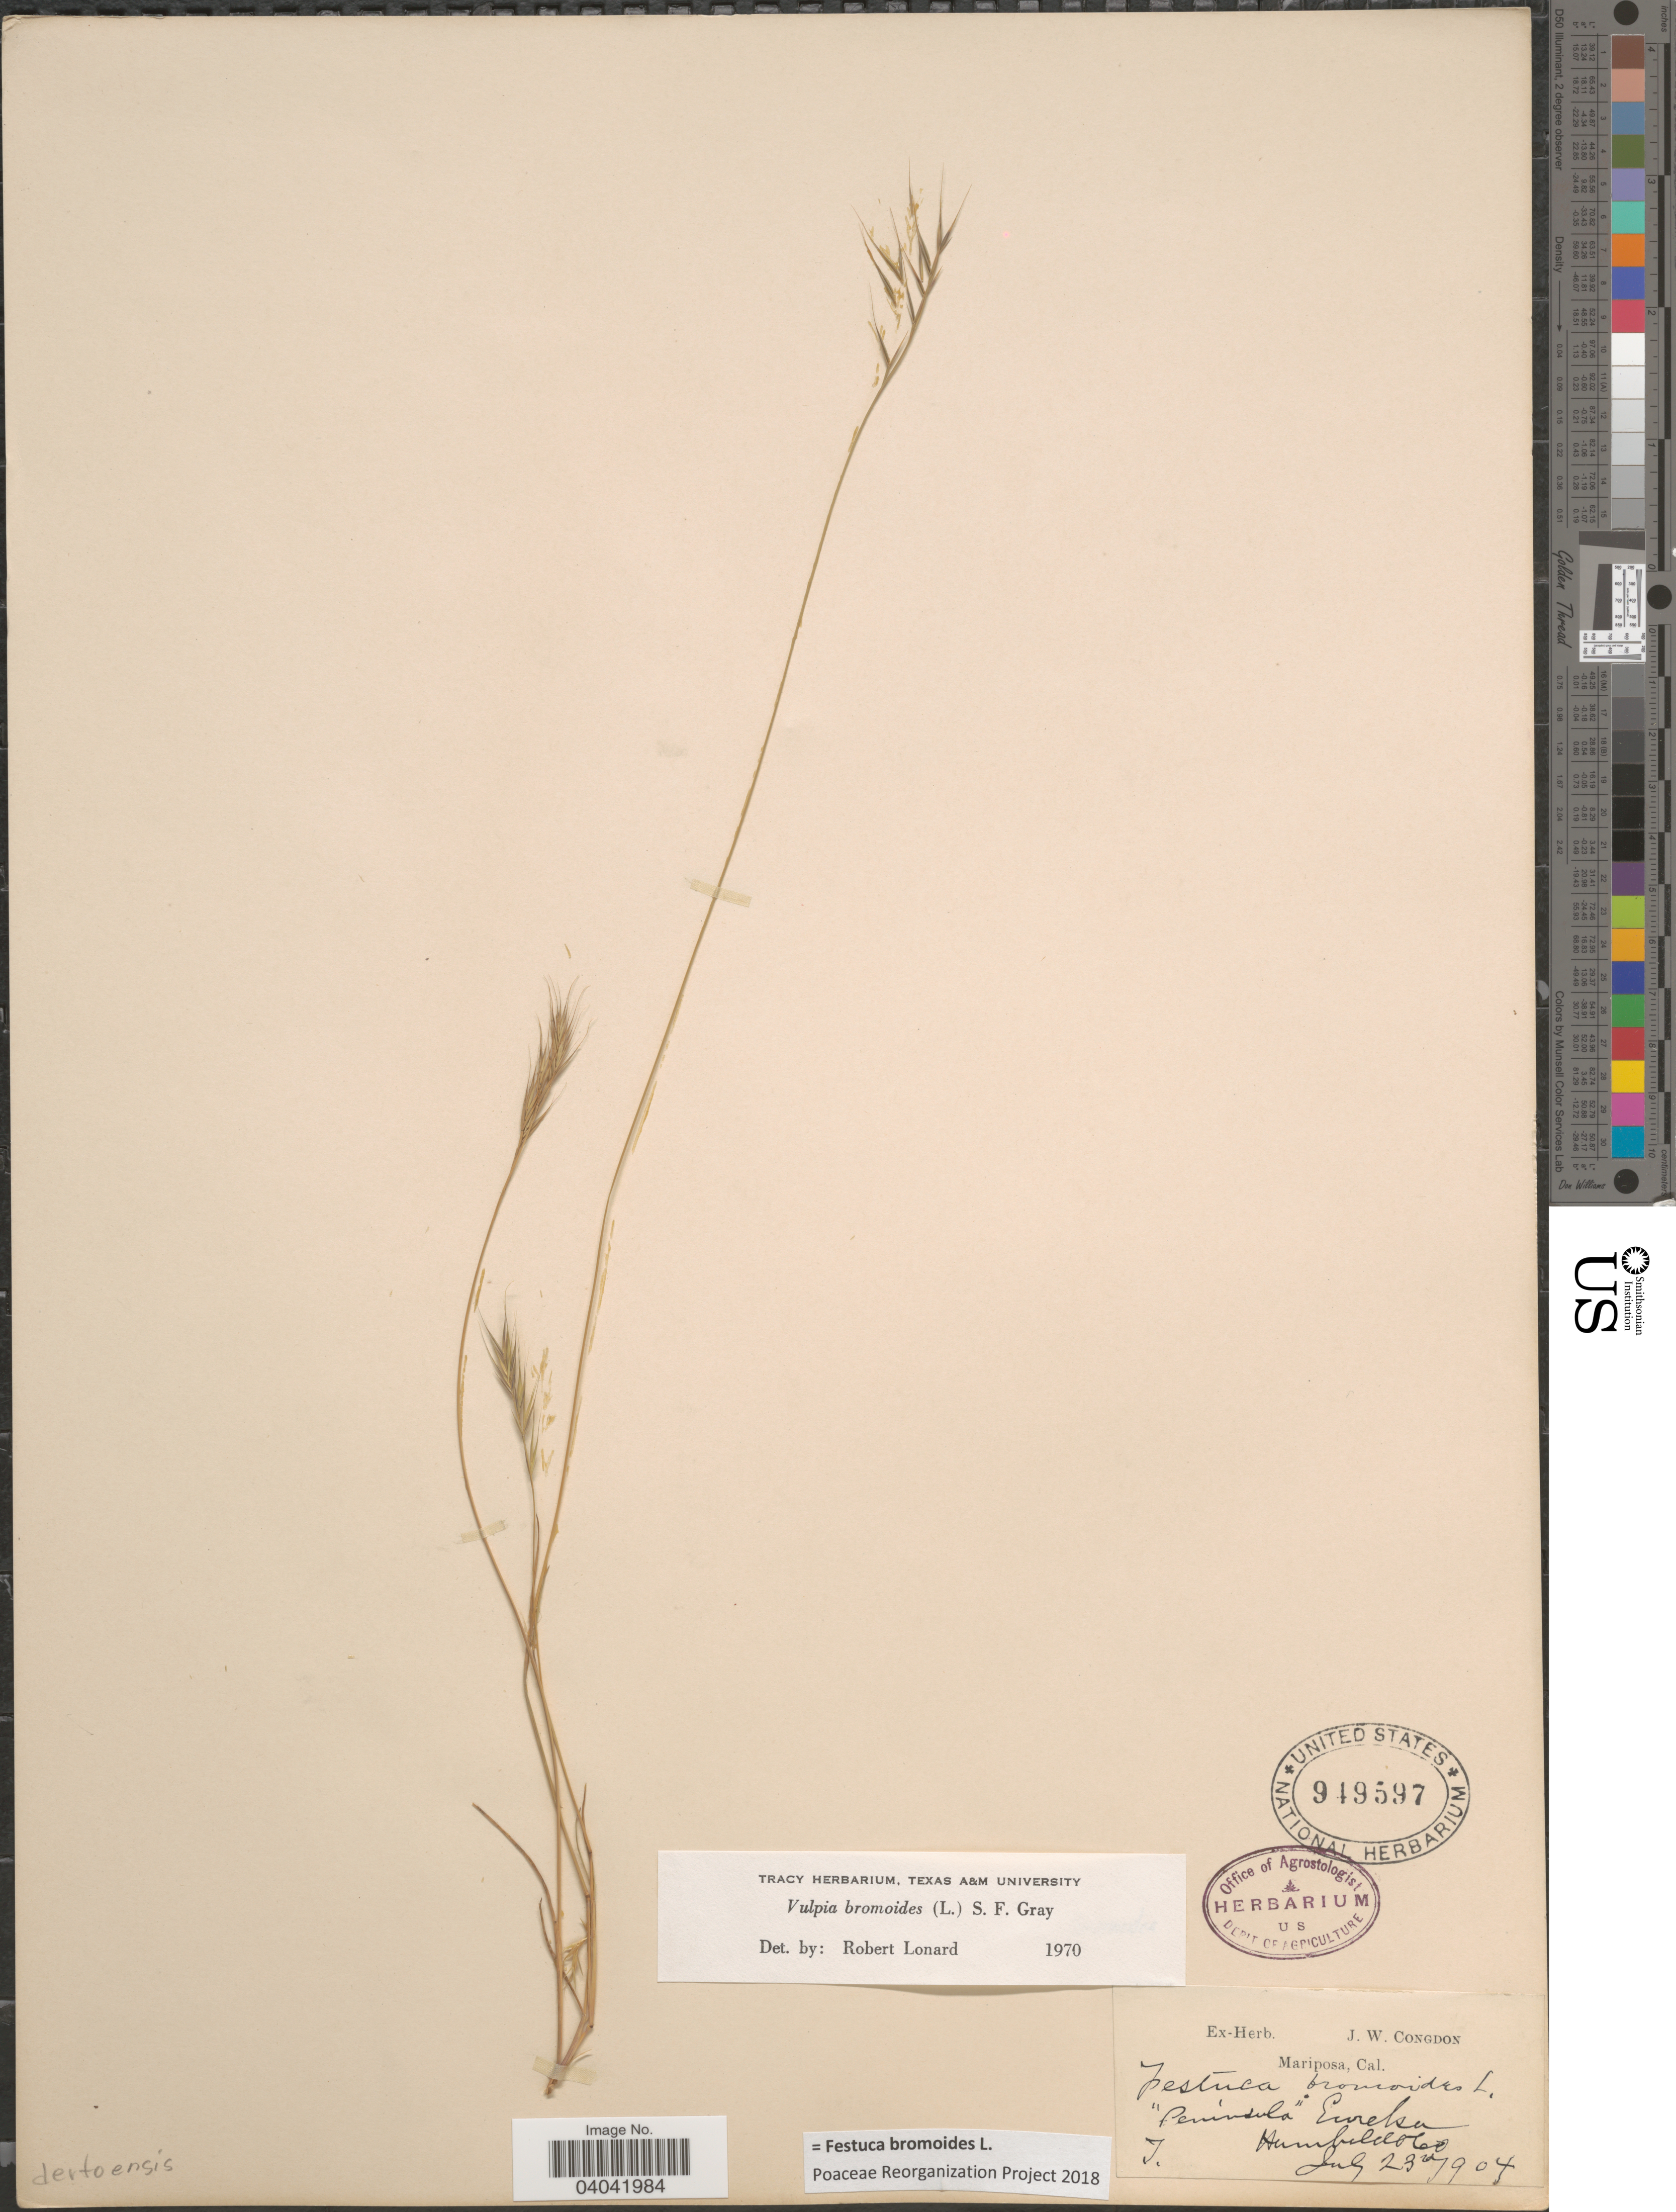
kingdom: Plantae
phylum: Tracheophyta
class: Liliopsida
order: Poales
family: Poaceae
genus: Festuca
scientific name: Festuca bromoides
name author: L.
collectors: ex herb. J. W. Congdon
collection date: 1904-07-23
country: United States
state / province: California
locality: Peninsula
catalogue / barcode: US 949597